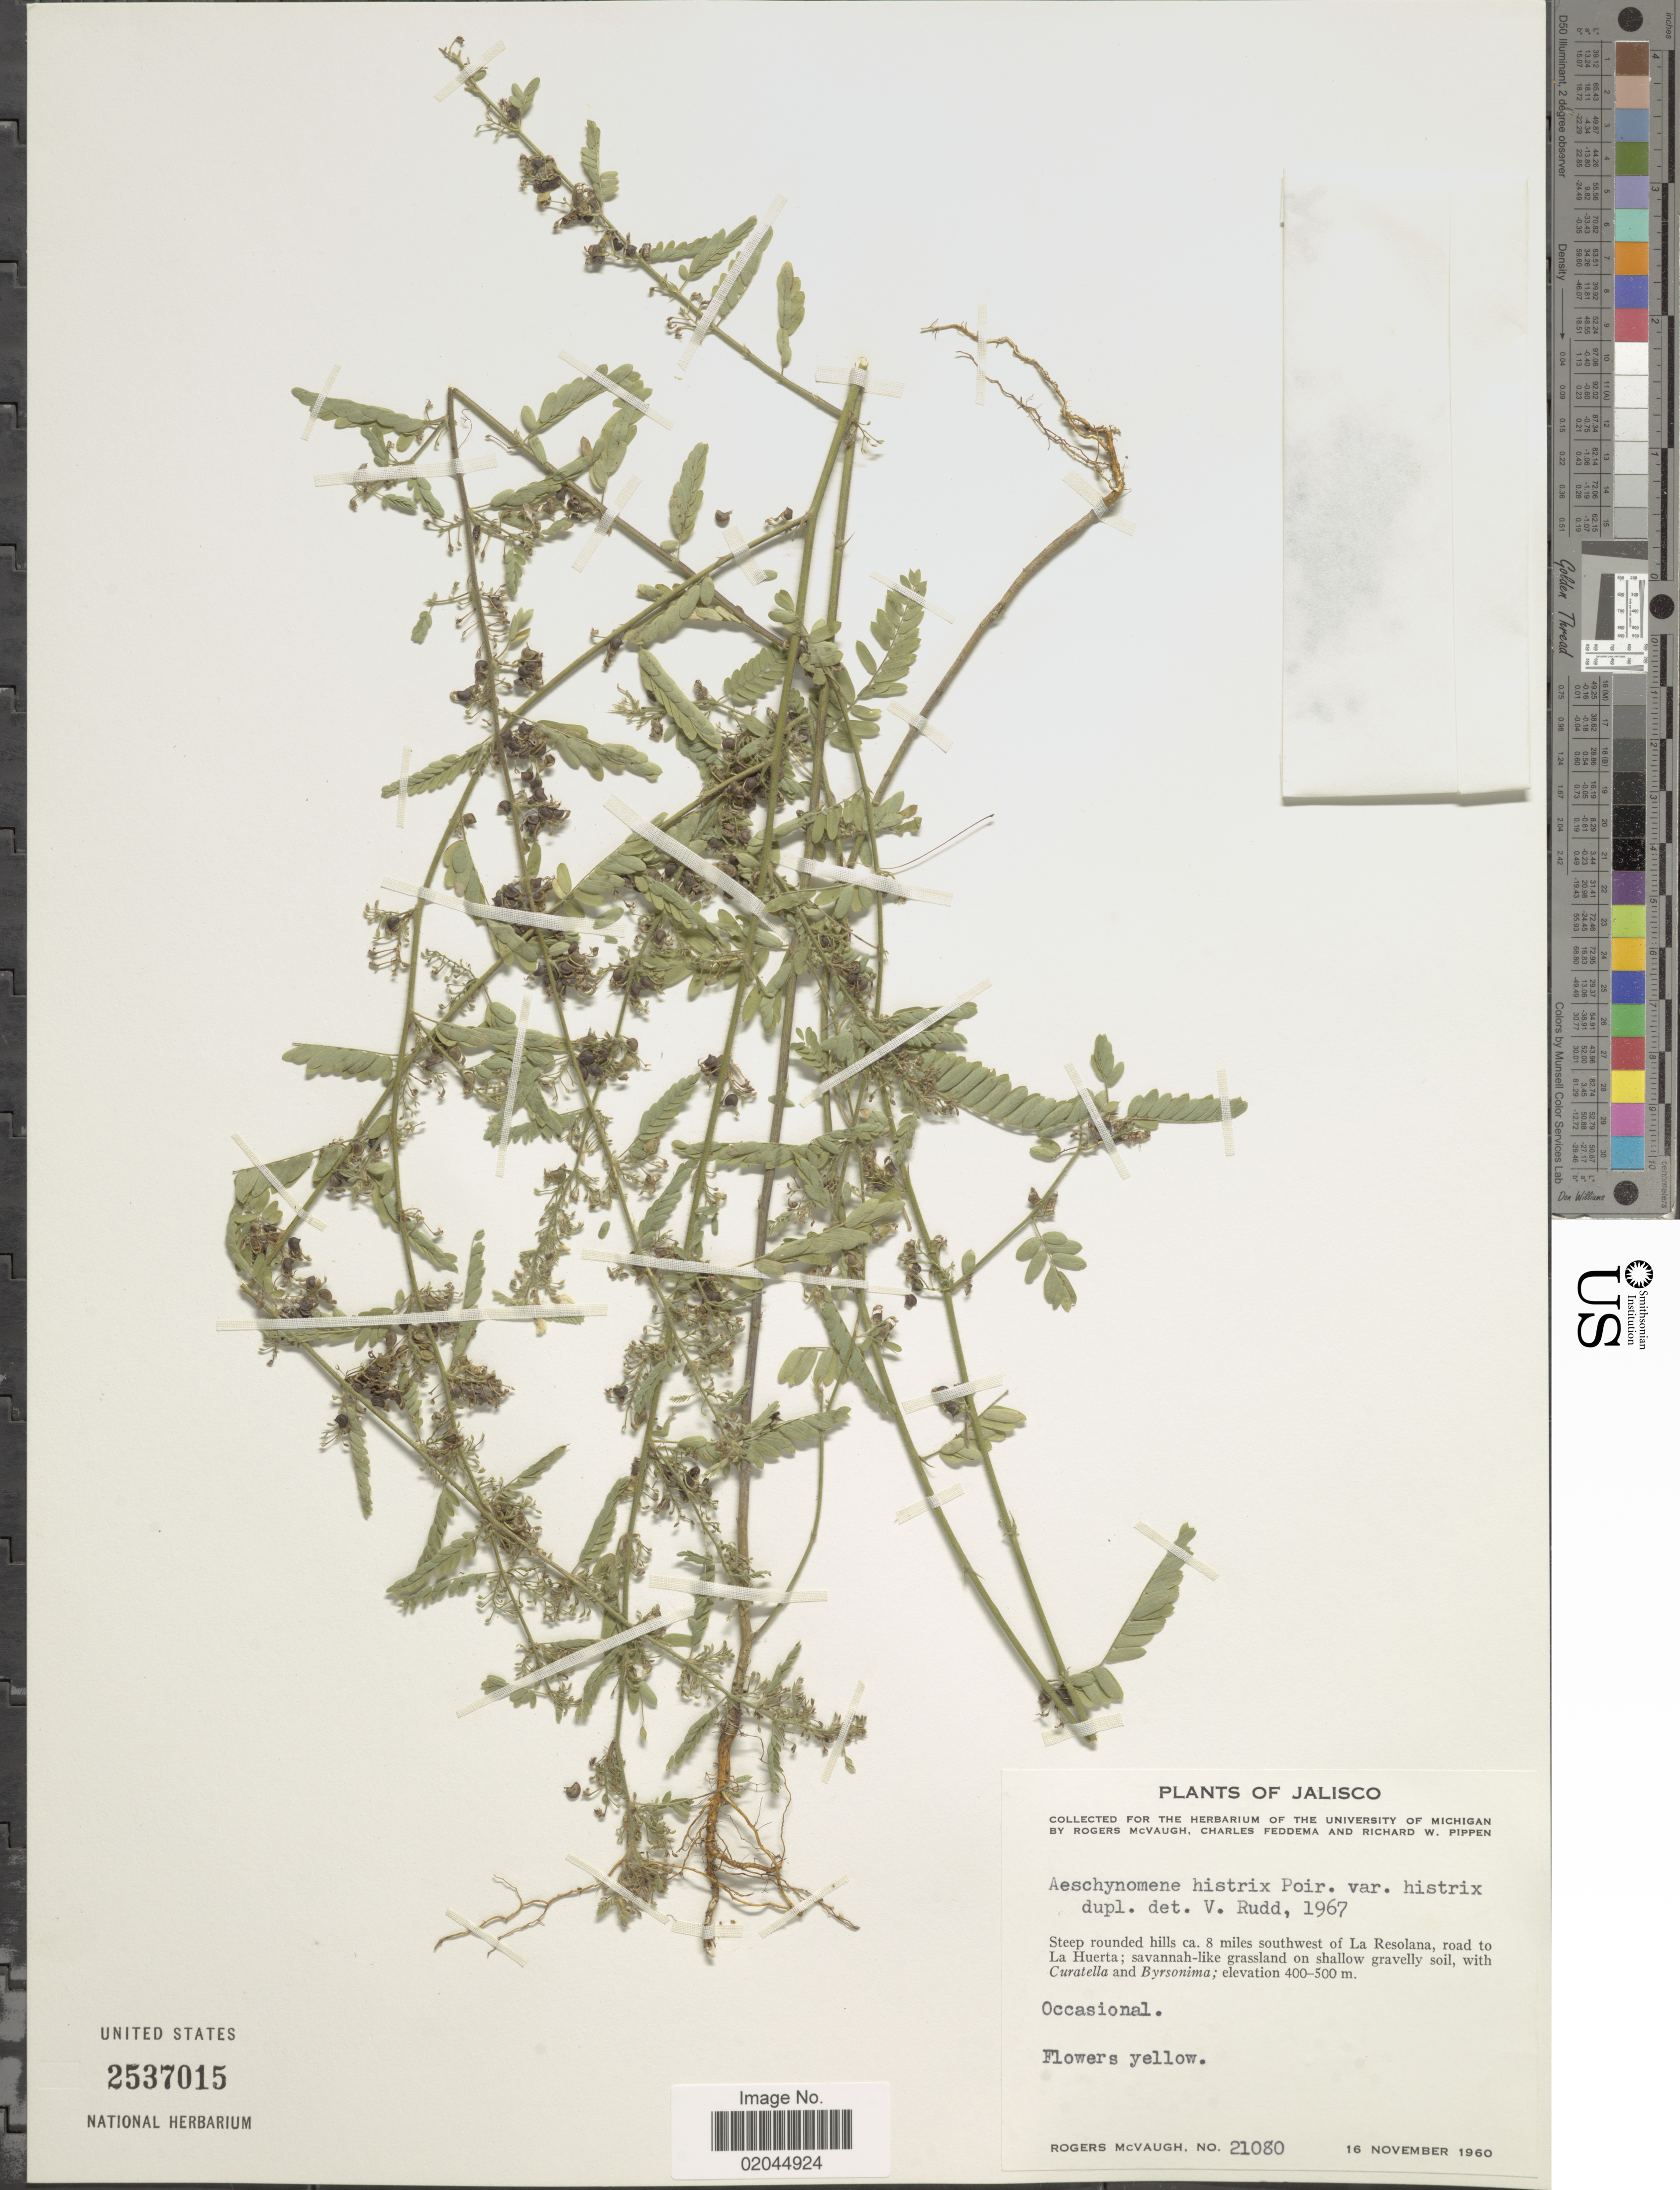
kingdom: Plantae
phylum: Tracheophyta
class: Magnoliopsida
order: Fabales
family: Fabaceae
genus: Aeschynomene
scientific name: Aeschynomene histrix var. histrix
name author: Poir.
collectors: R. McVaugh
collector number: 21080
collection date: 1960-11-16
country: Mexico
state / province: Jalisco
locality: Steep rounded hills, 8 miles southwest of La Resolana, road to La Huerta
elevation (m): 400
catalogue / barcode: US 2537015